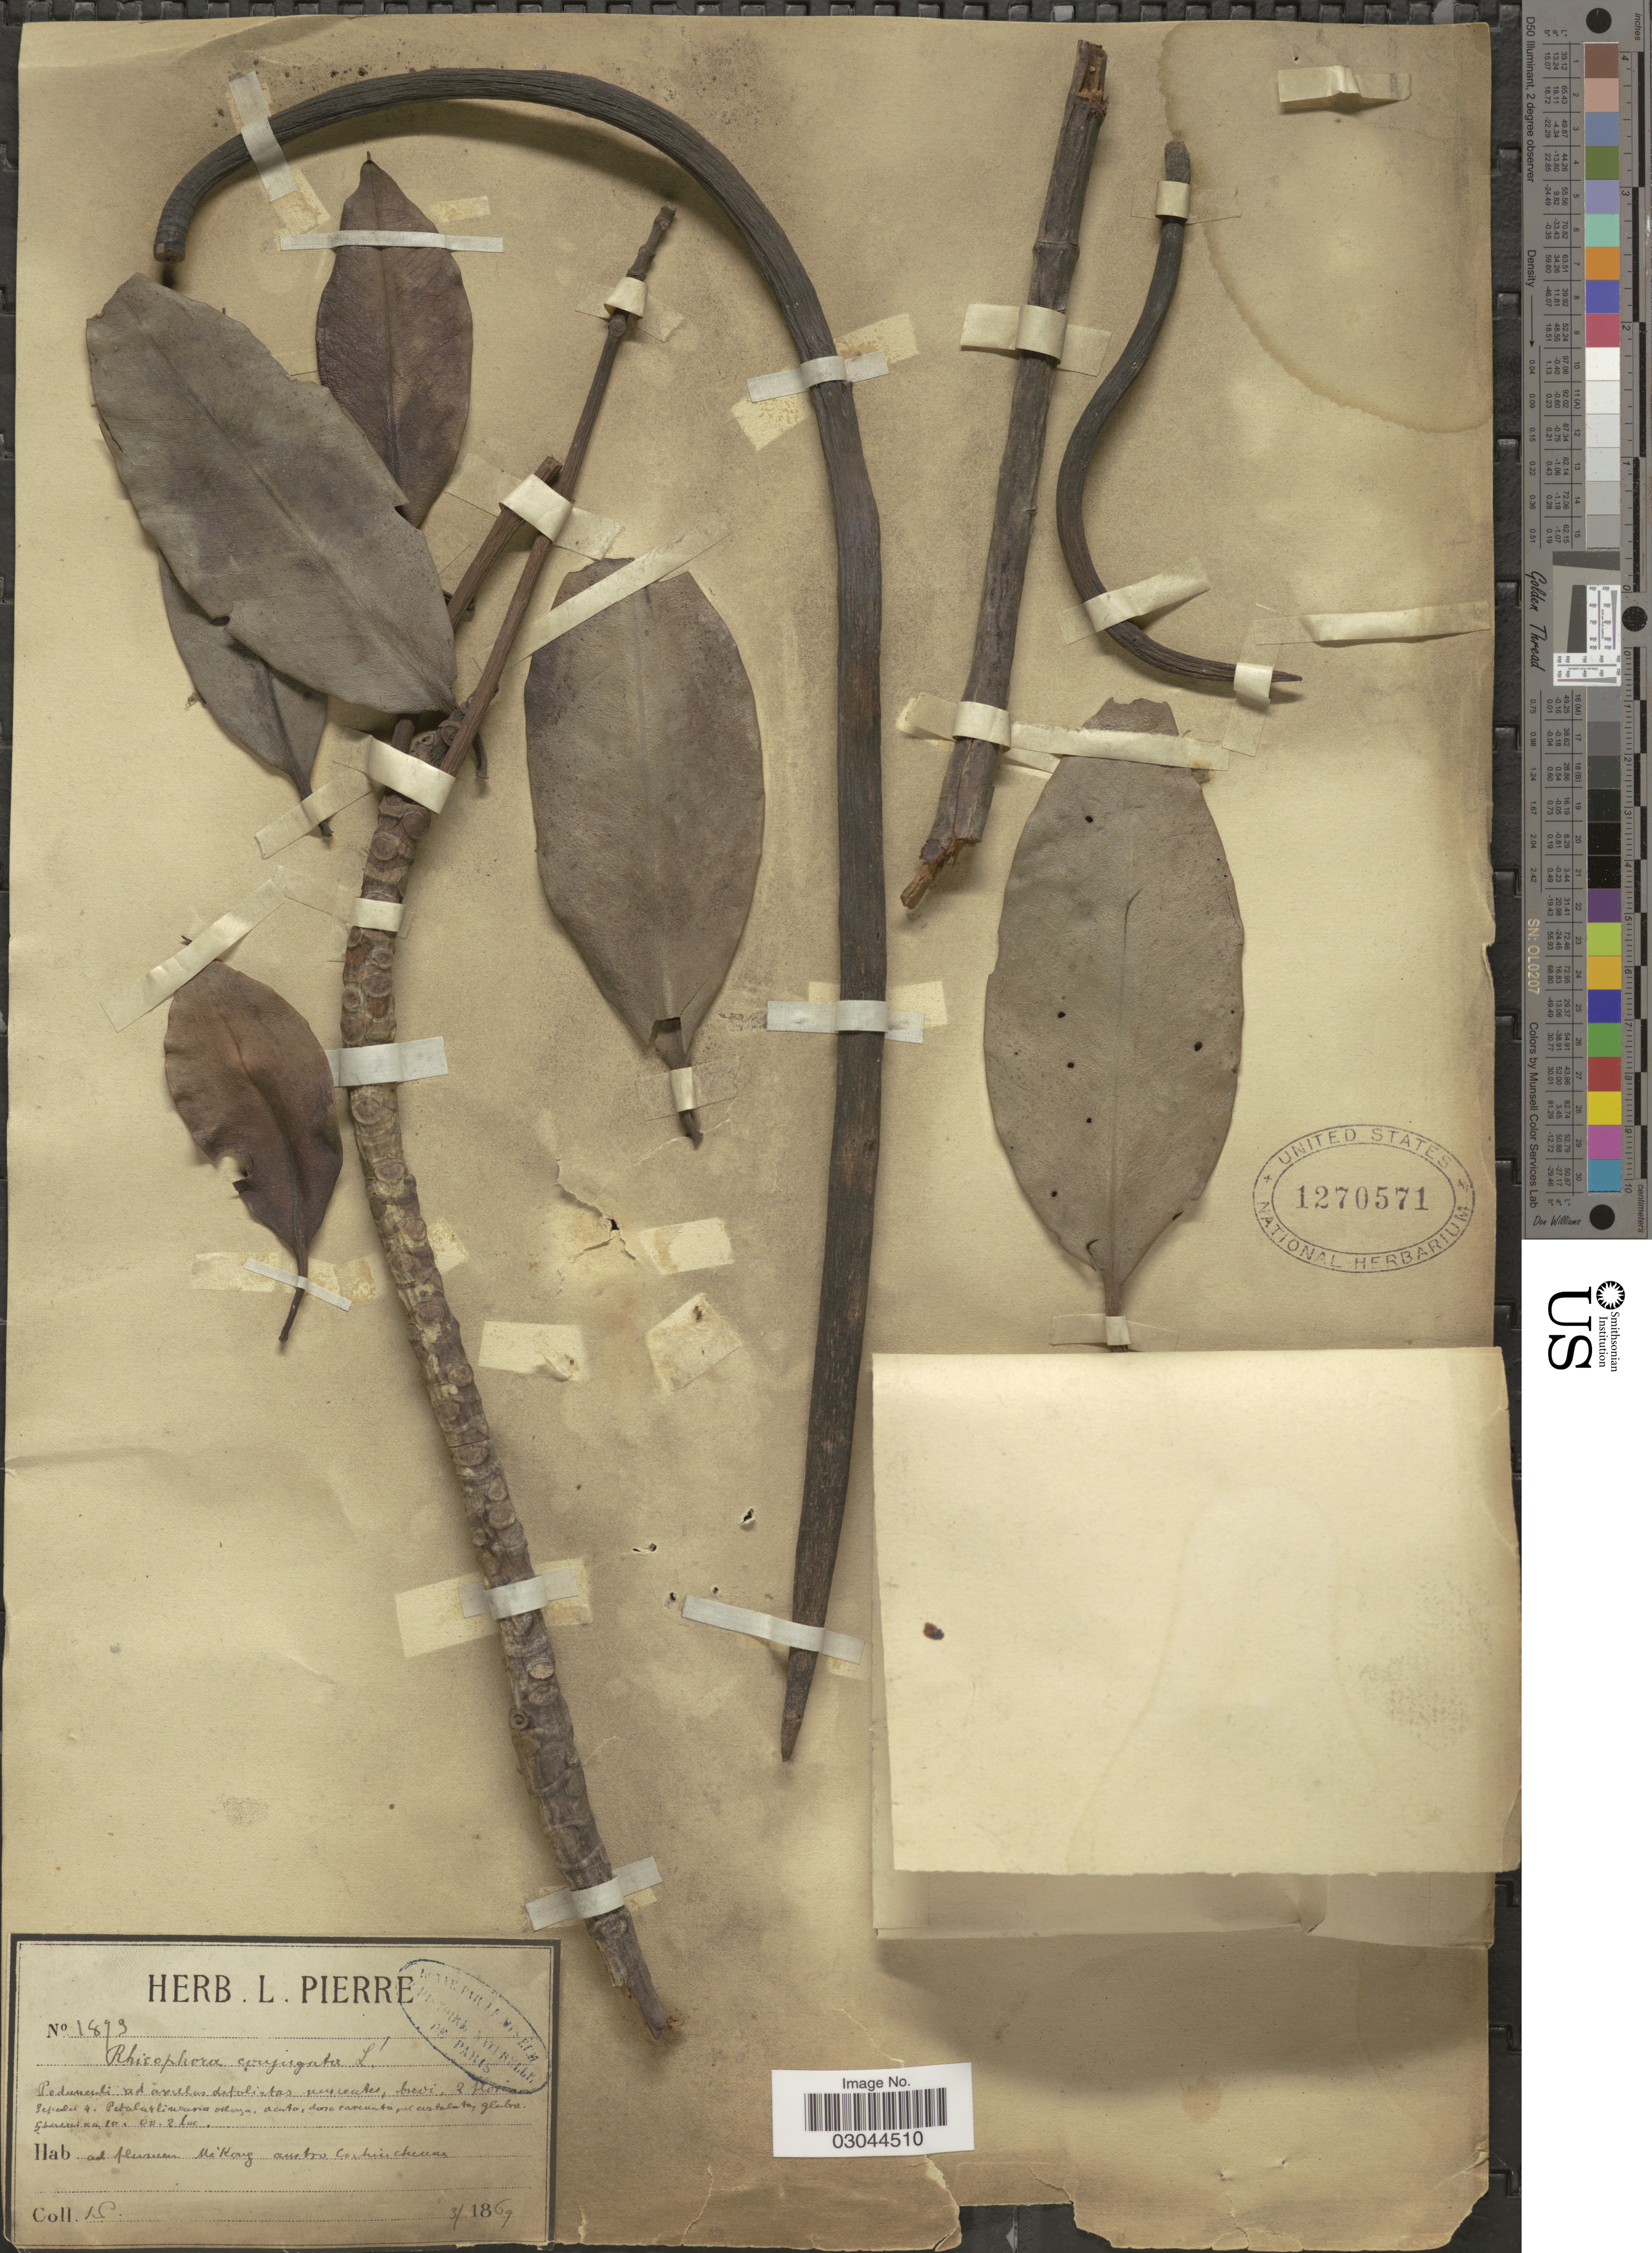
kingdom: Plantae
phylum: Tracheophyta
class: Magnoliopsida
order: Malpighiales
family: Rhizophoraceae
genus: Rhizophora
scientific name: Rhizophora apiculata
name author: Blume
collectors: L. Pierre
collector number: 1873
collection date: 1869-03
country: Vietnam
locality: Ad. flussen Mi Kong austro Cochinchina.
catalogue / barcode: US 1270571